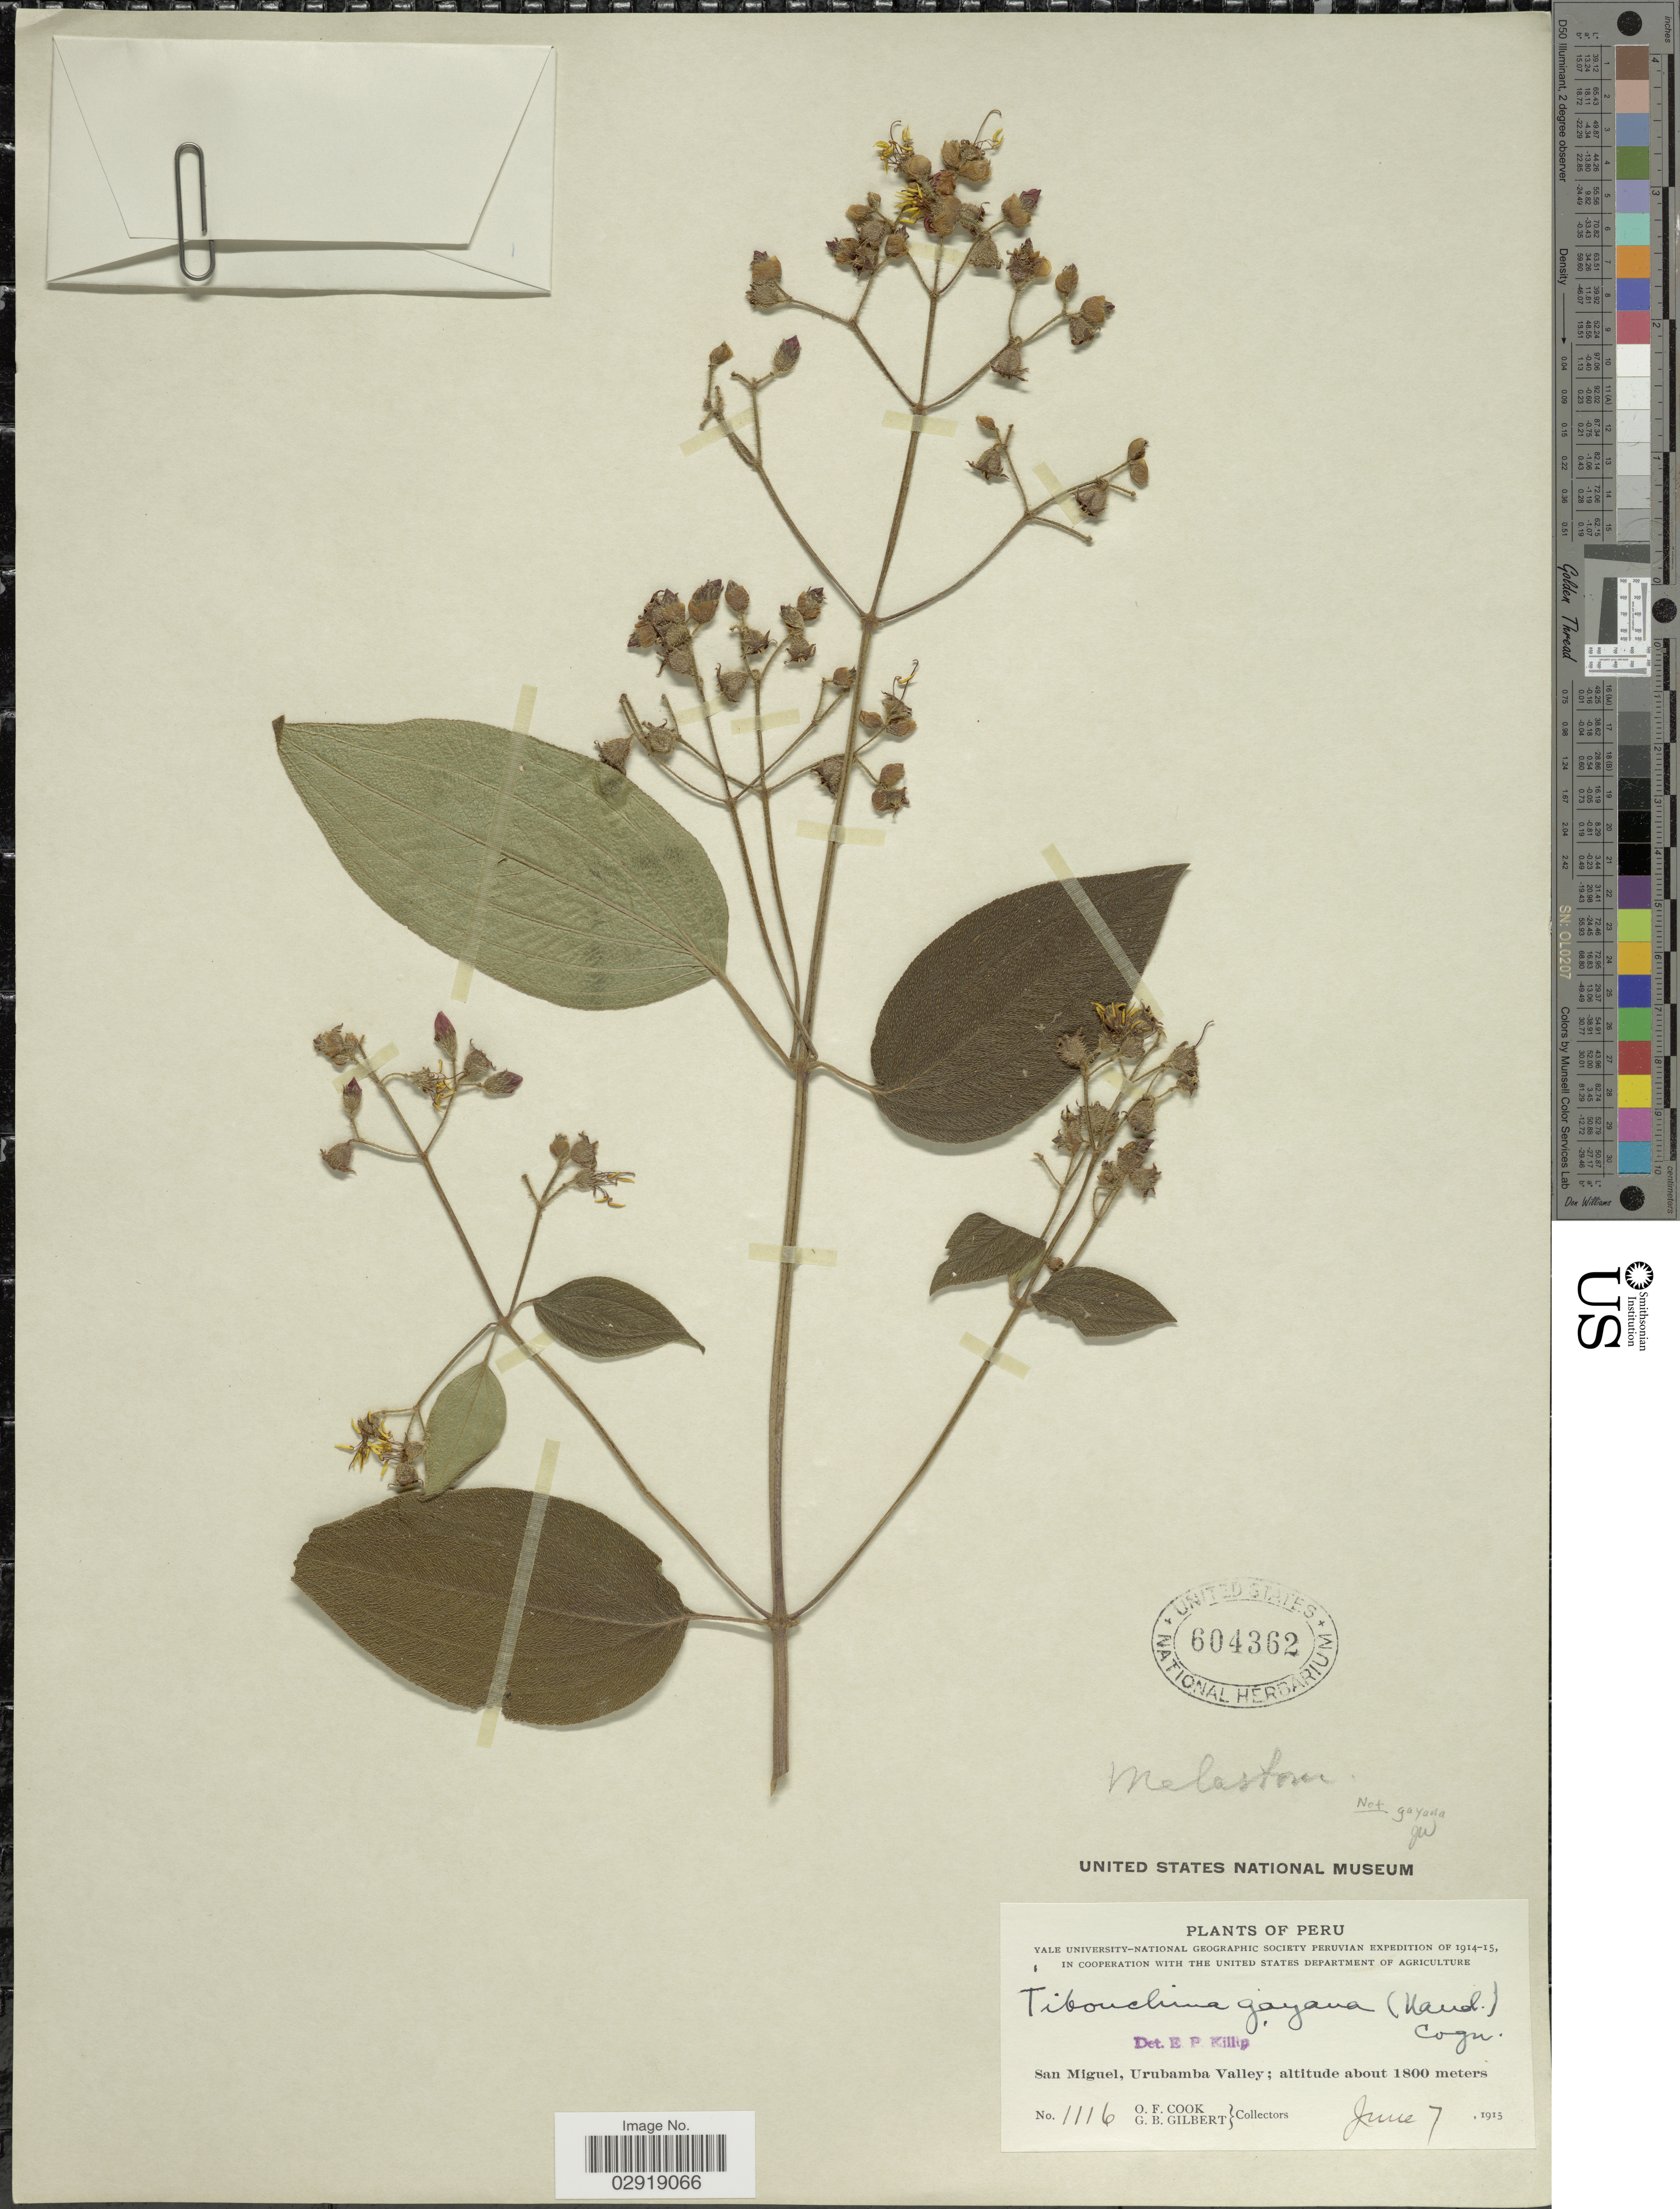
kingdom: Plantae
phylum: Tracheophyta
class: Magnoliopsida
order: Myrtales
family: Melastomataceae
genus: Chaetogastra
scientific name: Chaetogastra sp.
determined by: Michelangeli, F. A.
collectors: O. F. Cook & G. B. Gilbert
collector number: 1116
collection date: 1915-06-07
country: Peru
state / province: Lima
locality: San Miguel, Urubamba Valley.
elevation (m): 1800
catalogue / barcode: US 604362